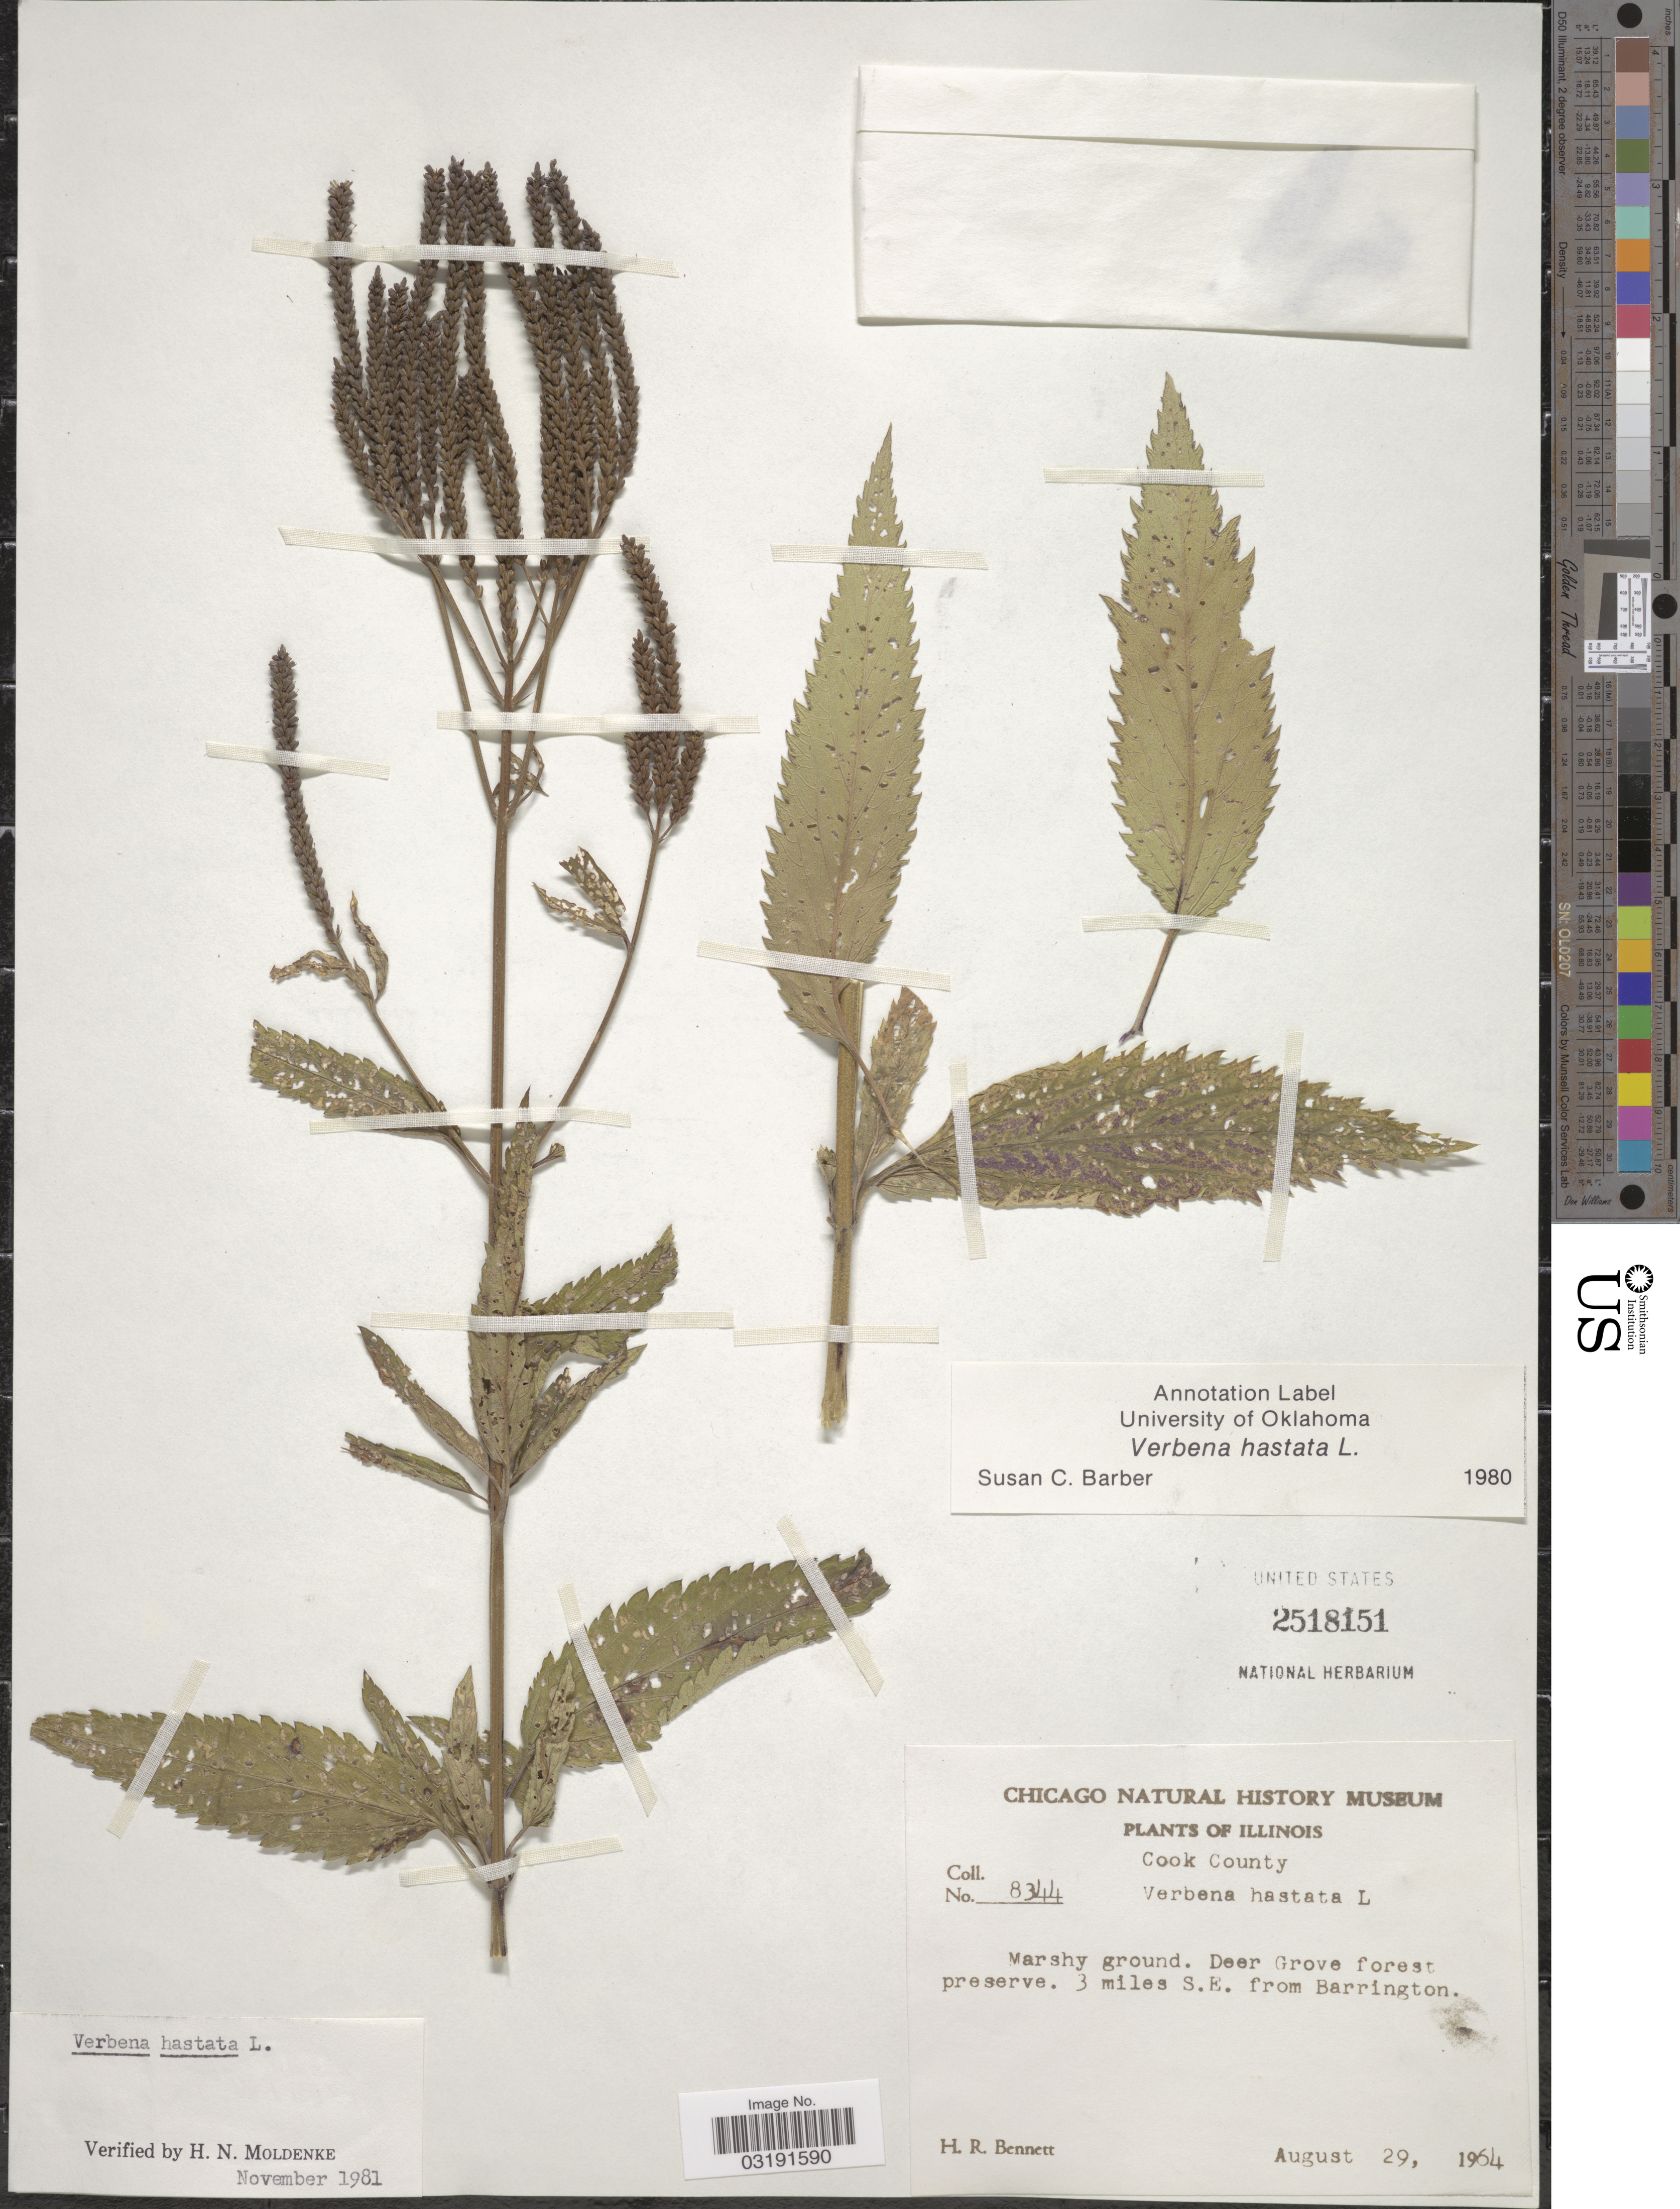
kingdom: Plantae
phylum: Tracheophyta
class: Magnoliopsida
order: Lamiales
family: Verbenaceae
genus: Verbena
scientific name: Verbena hastata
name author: L.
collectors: H. R. Bennett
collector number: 8344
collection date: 1964-08-29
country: United States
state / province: Illinois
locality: Cook County, 3 miles S.E. from Barrington.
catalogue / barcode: US 2518151